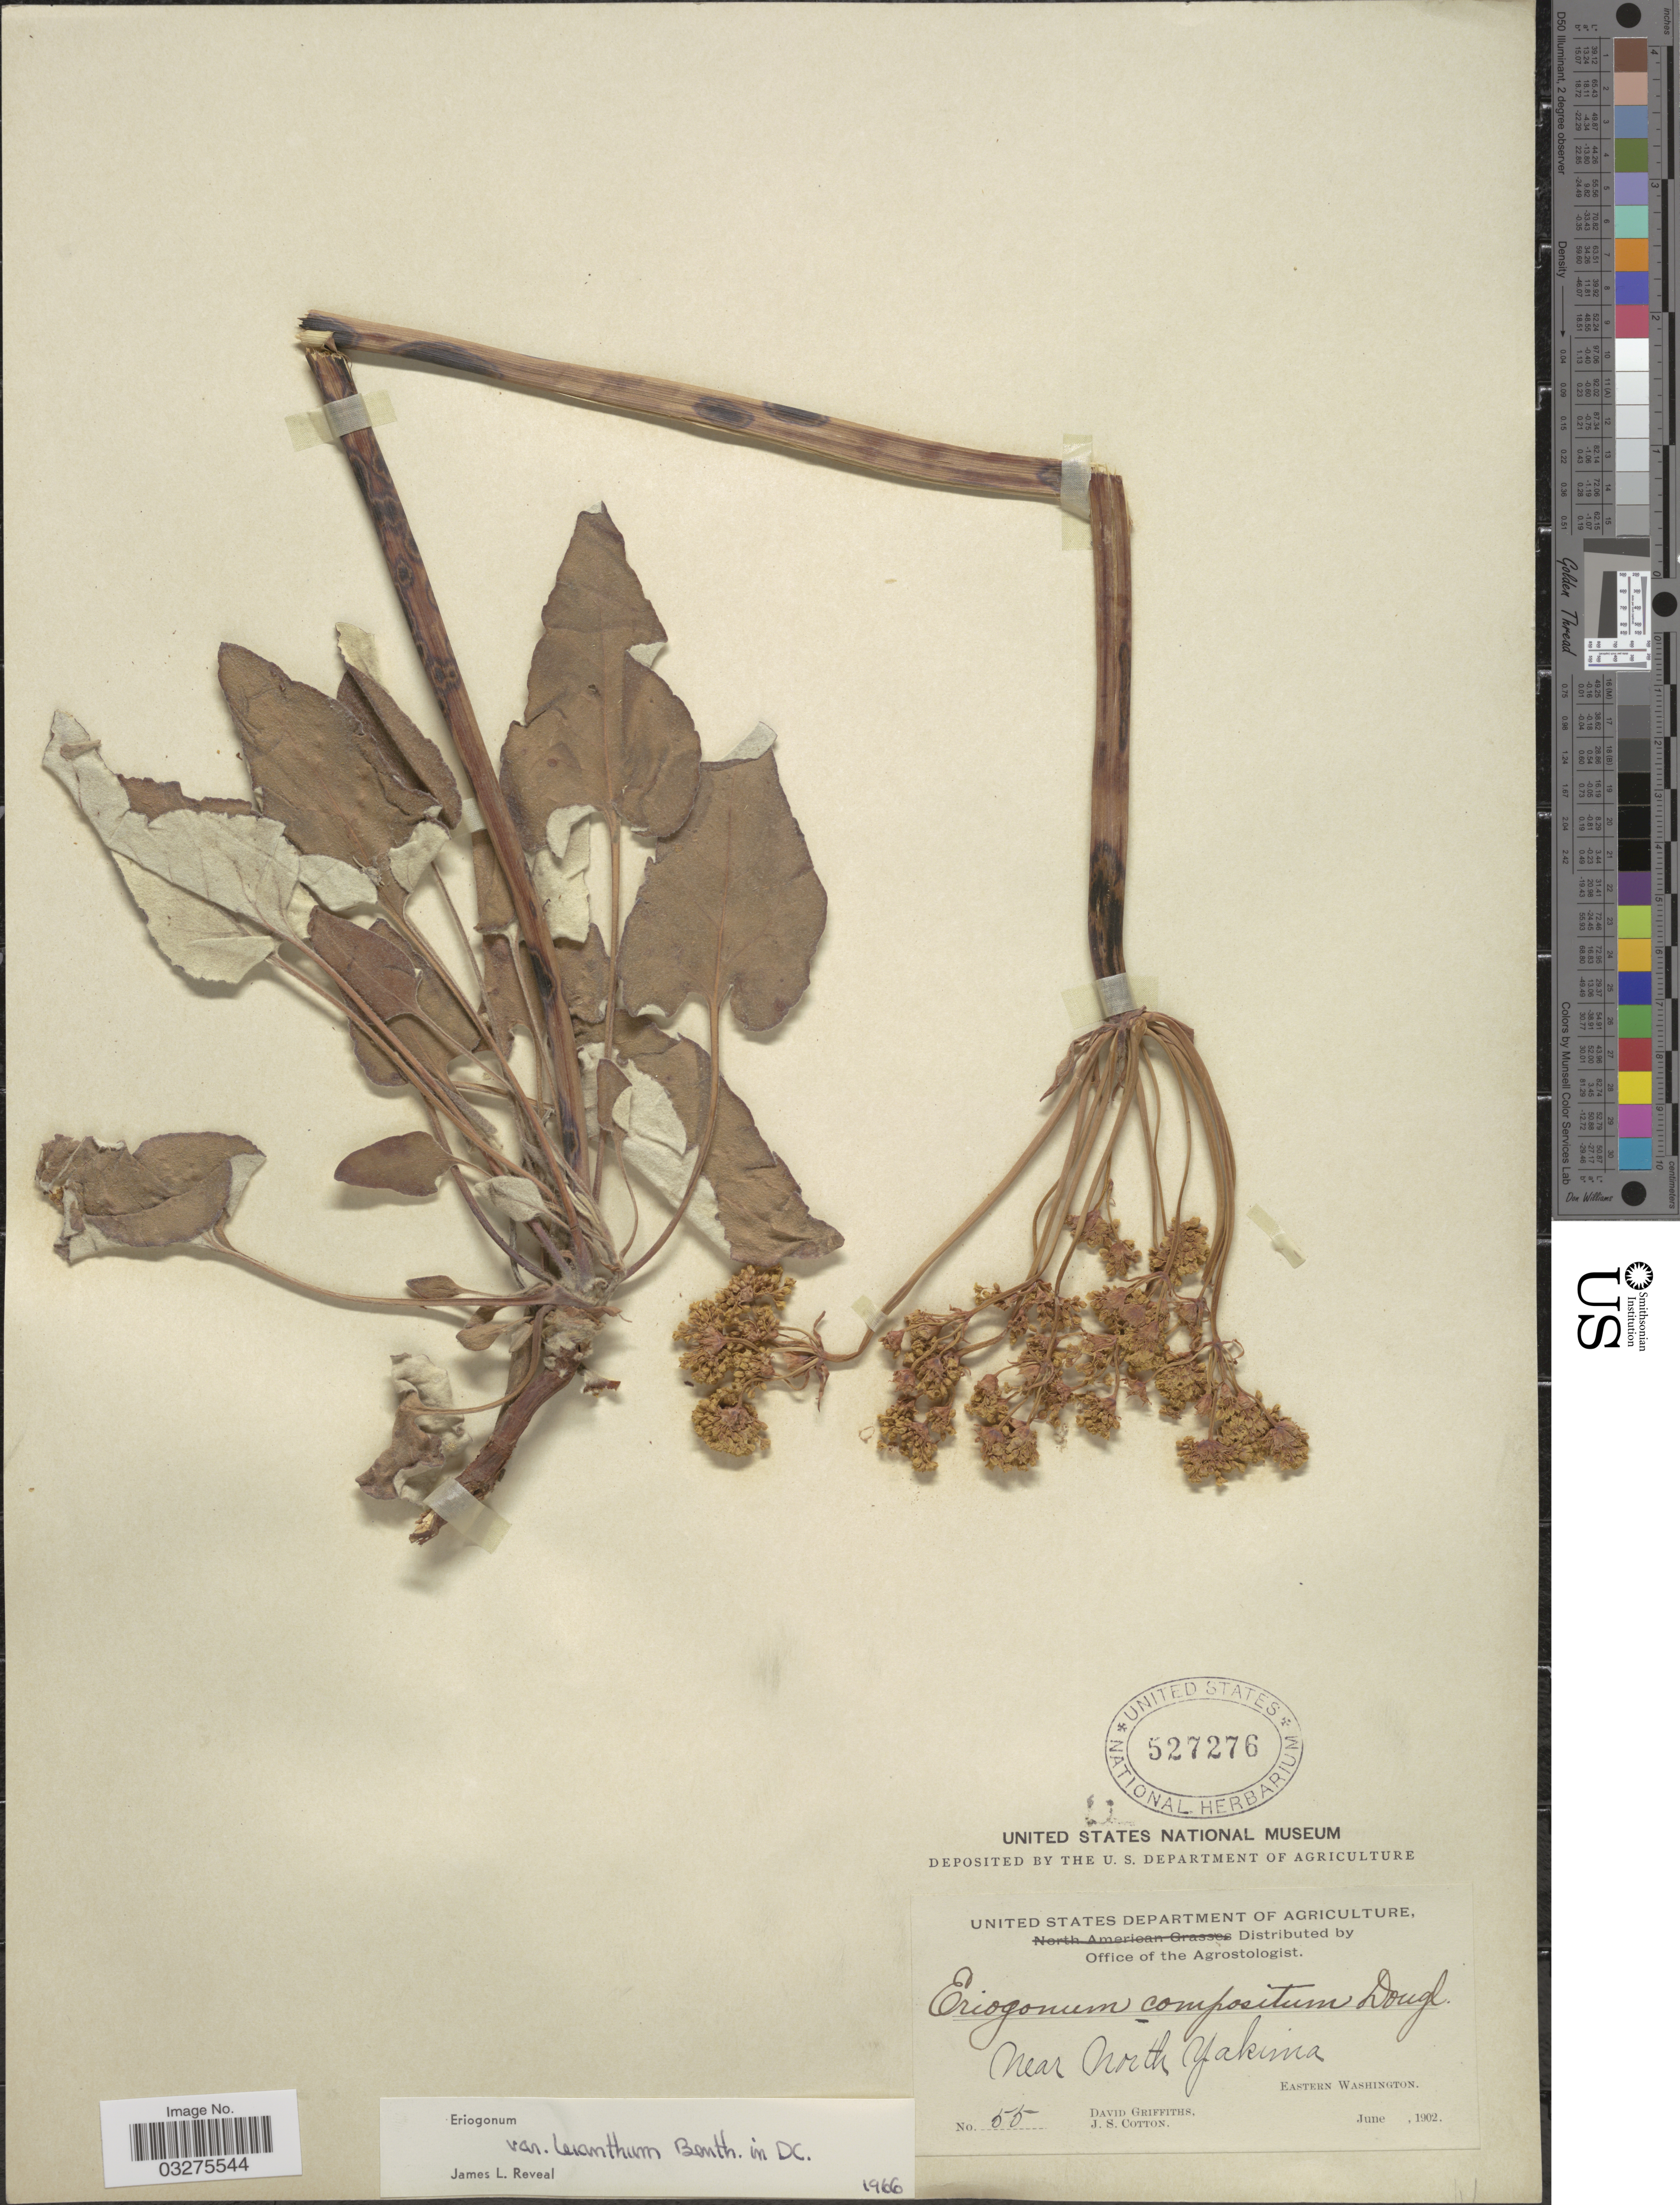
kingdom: Plantae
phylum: Tracheophyta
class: Magnoliopsida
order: Caryophyllales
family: Polygonaceae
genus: Eriogonum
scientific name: Eriogonum compositum var. leianthum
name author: Hook.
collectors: D. Griffiths & J. S. Cotton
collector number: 55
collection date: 1902-06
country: United States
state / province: Washington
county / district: Yakima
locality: Near North Yakima, Eastern Washington.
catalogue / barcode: US 527276